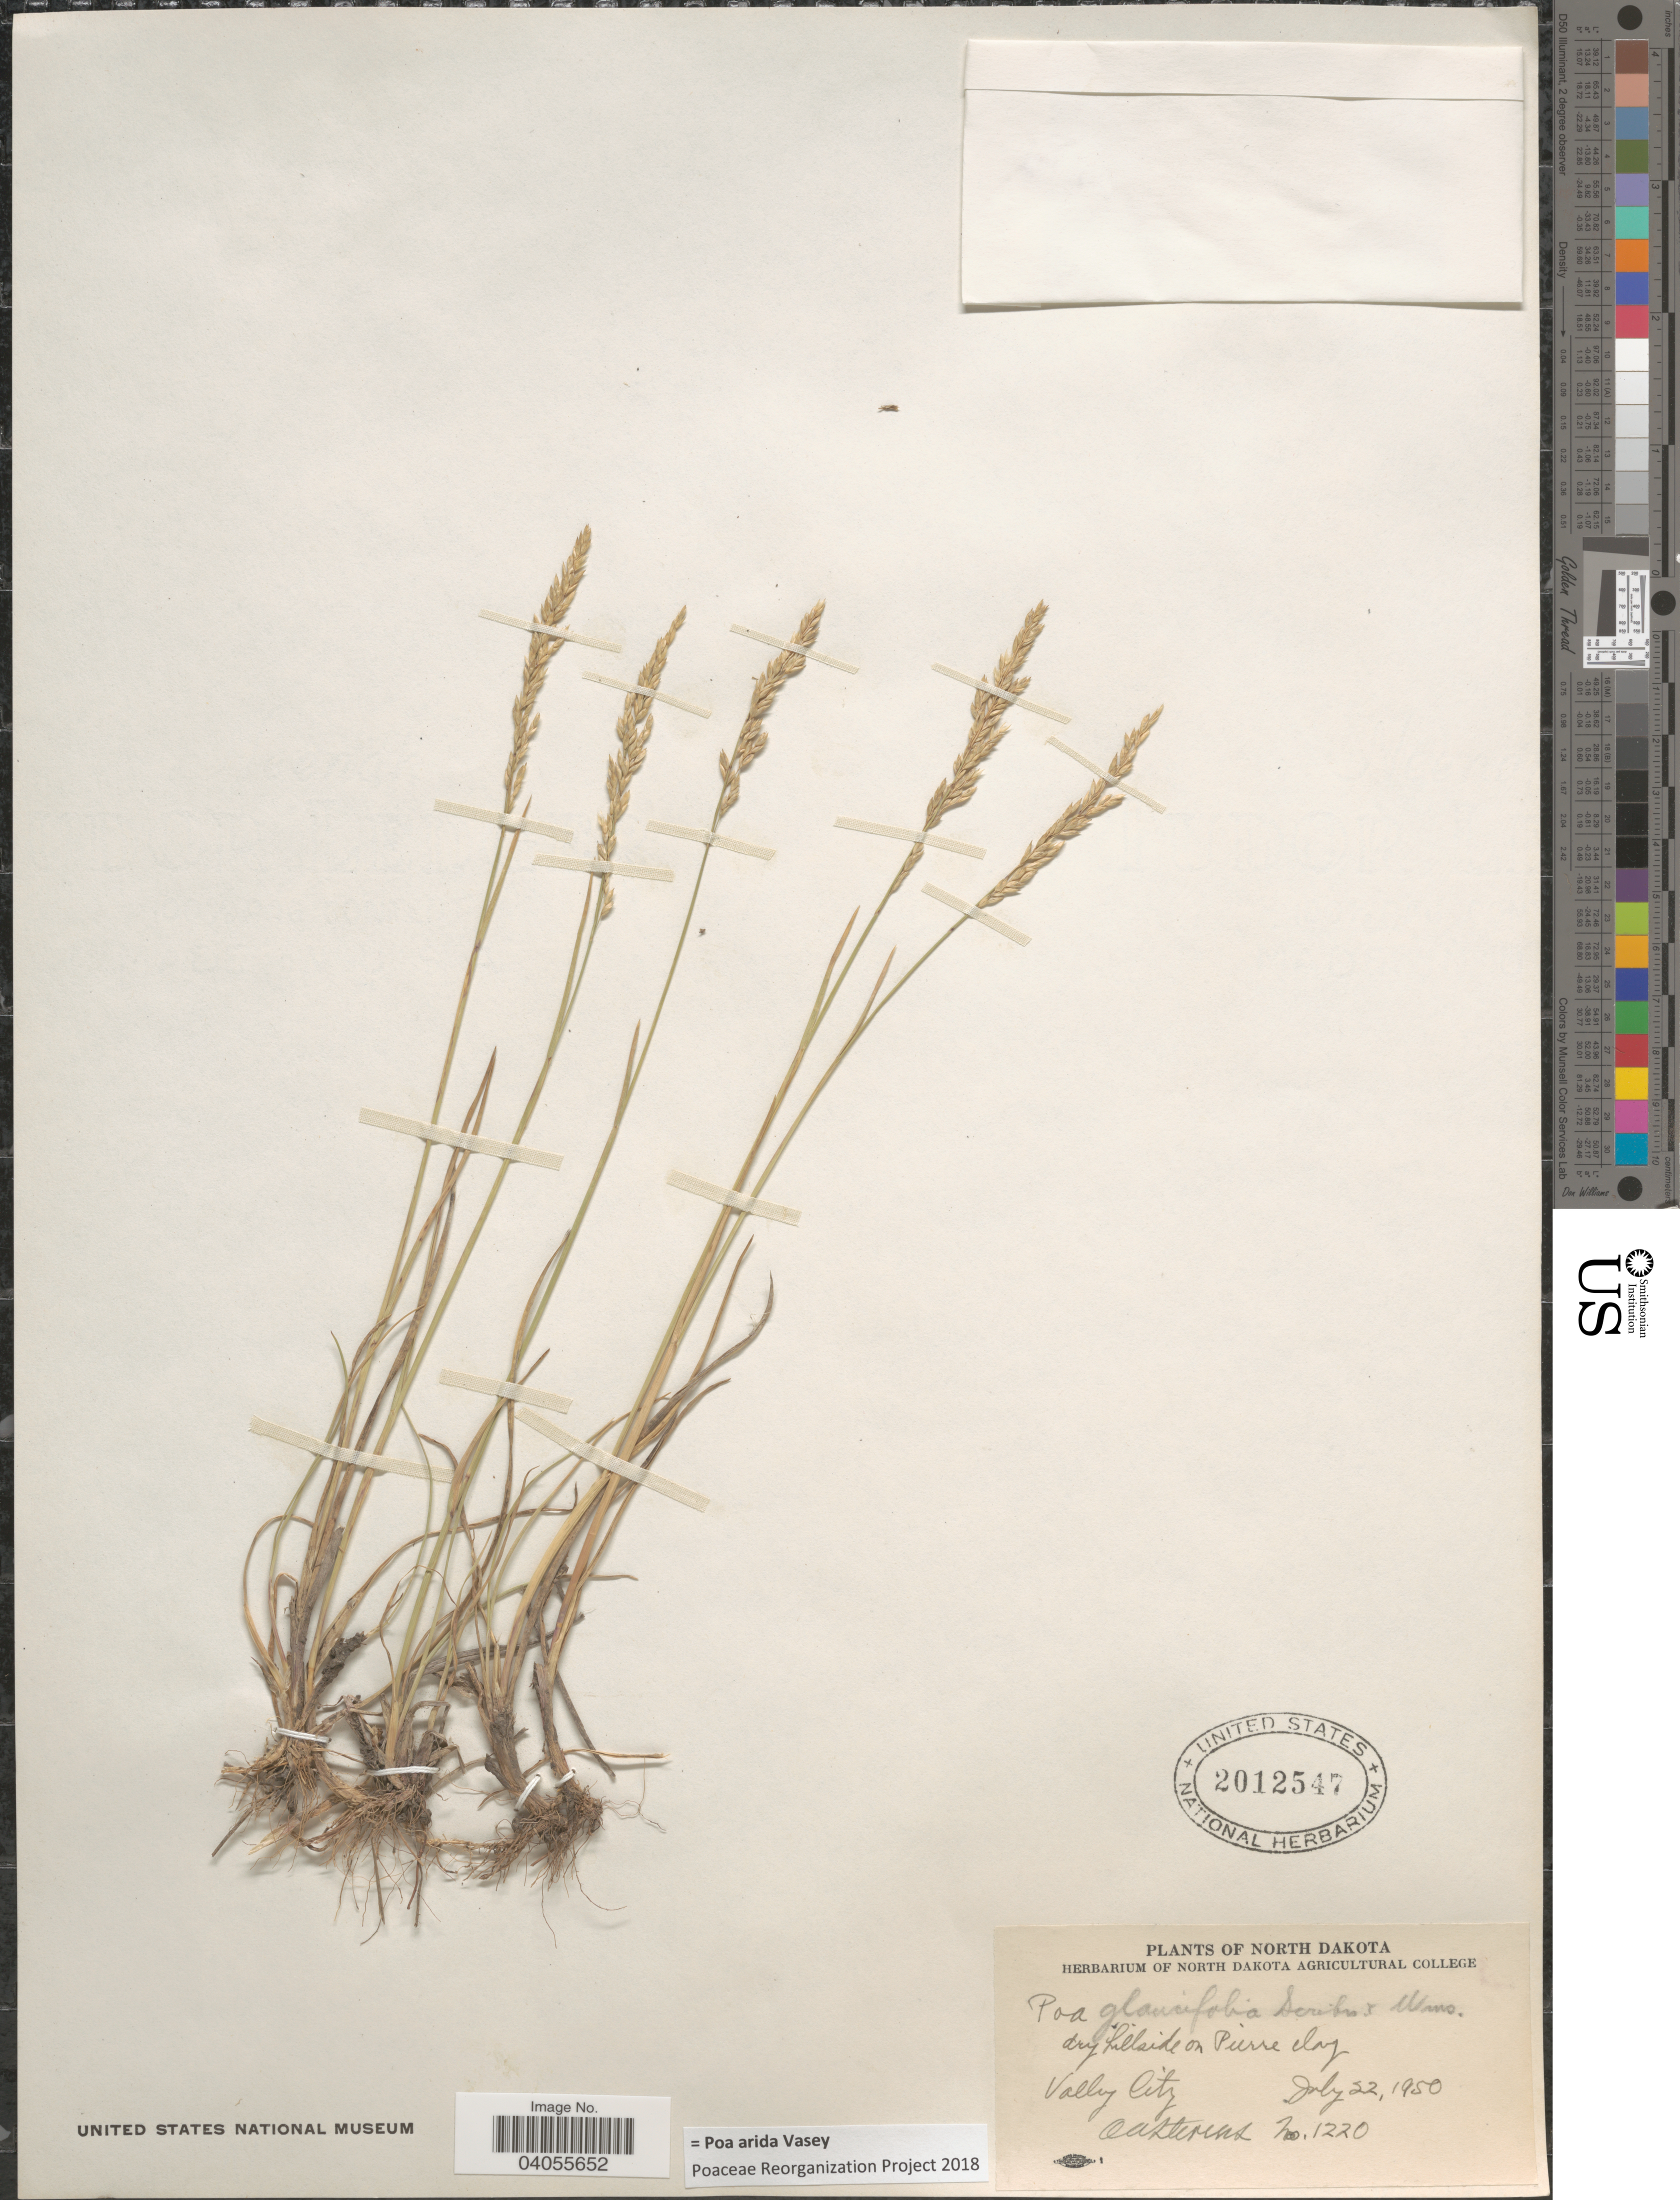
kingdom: Plantae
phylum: Tracheophyta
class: Liliopsida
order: Poales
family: Poaceae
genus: Poa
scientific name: Poa arida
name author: Vasey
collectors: O. A. Stevens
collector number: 1220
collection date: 1950-07-22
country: United States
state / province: North Dakota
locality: Dry hillside on Pierre clay. Valley City.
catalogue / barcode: US 2012547